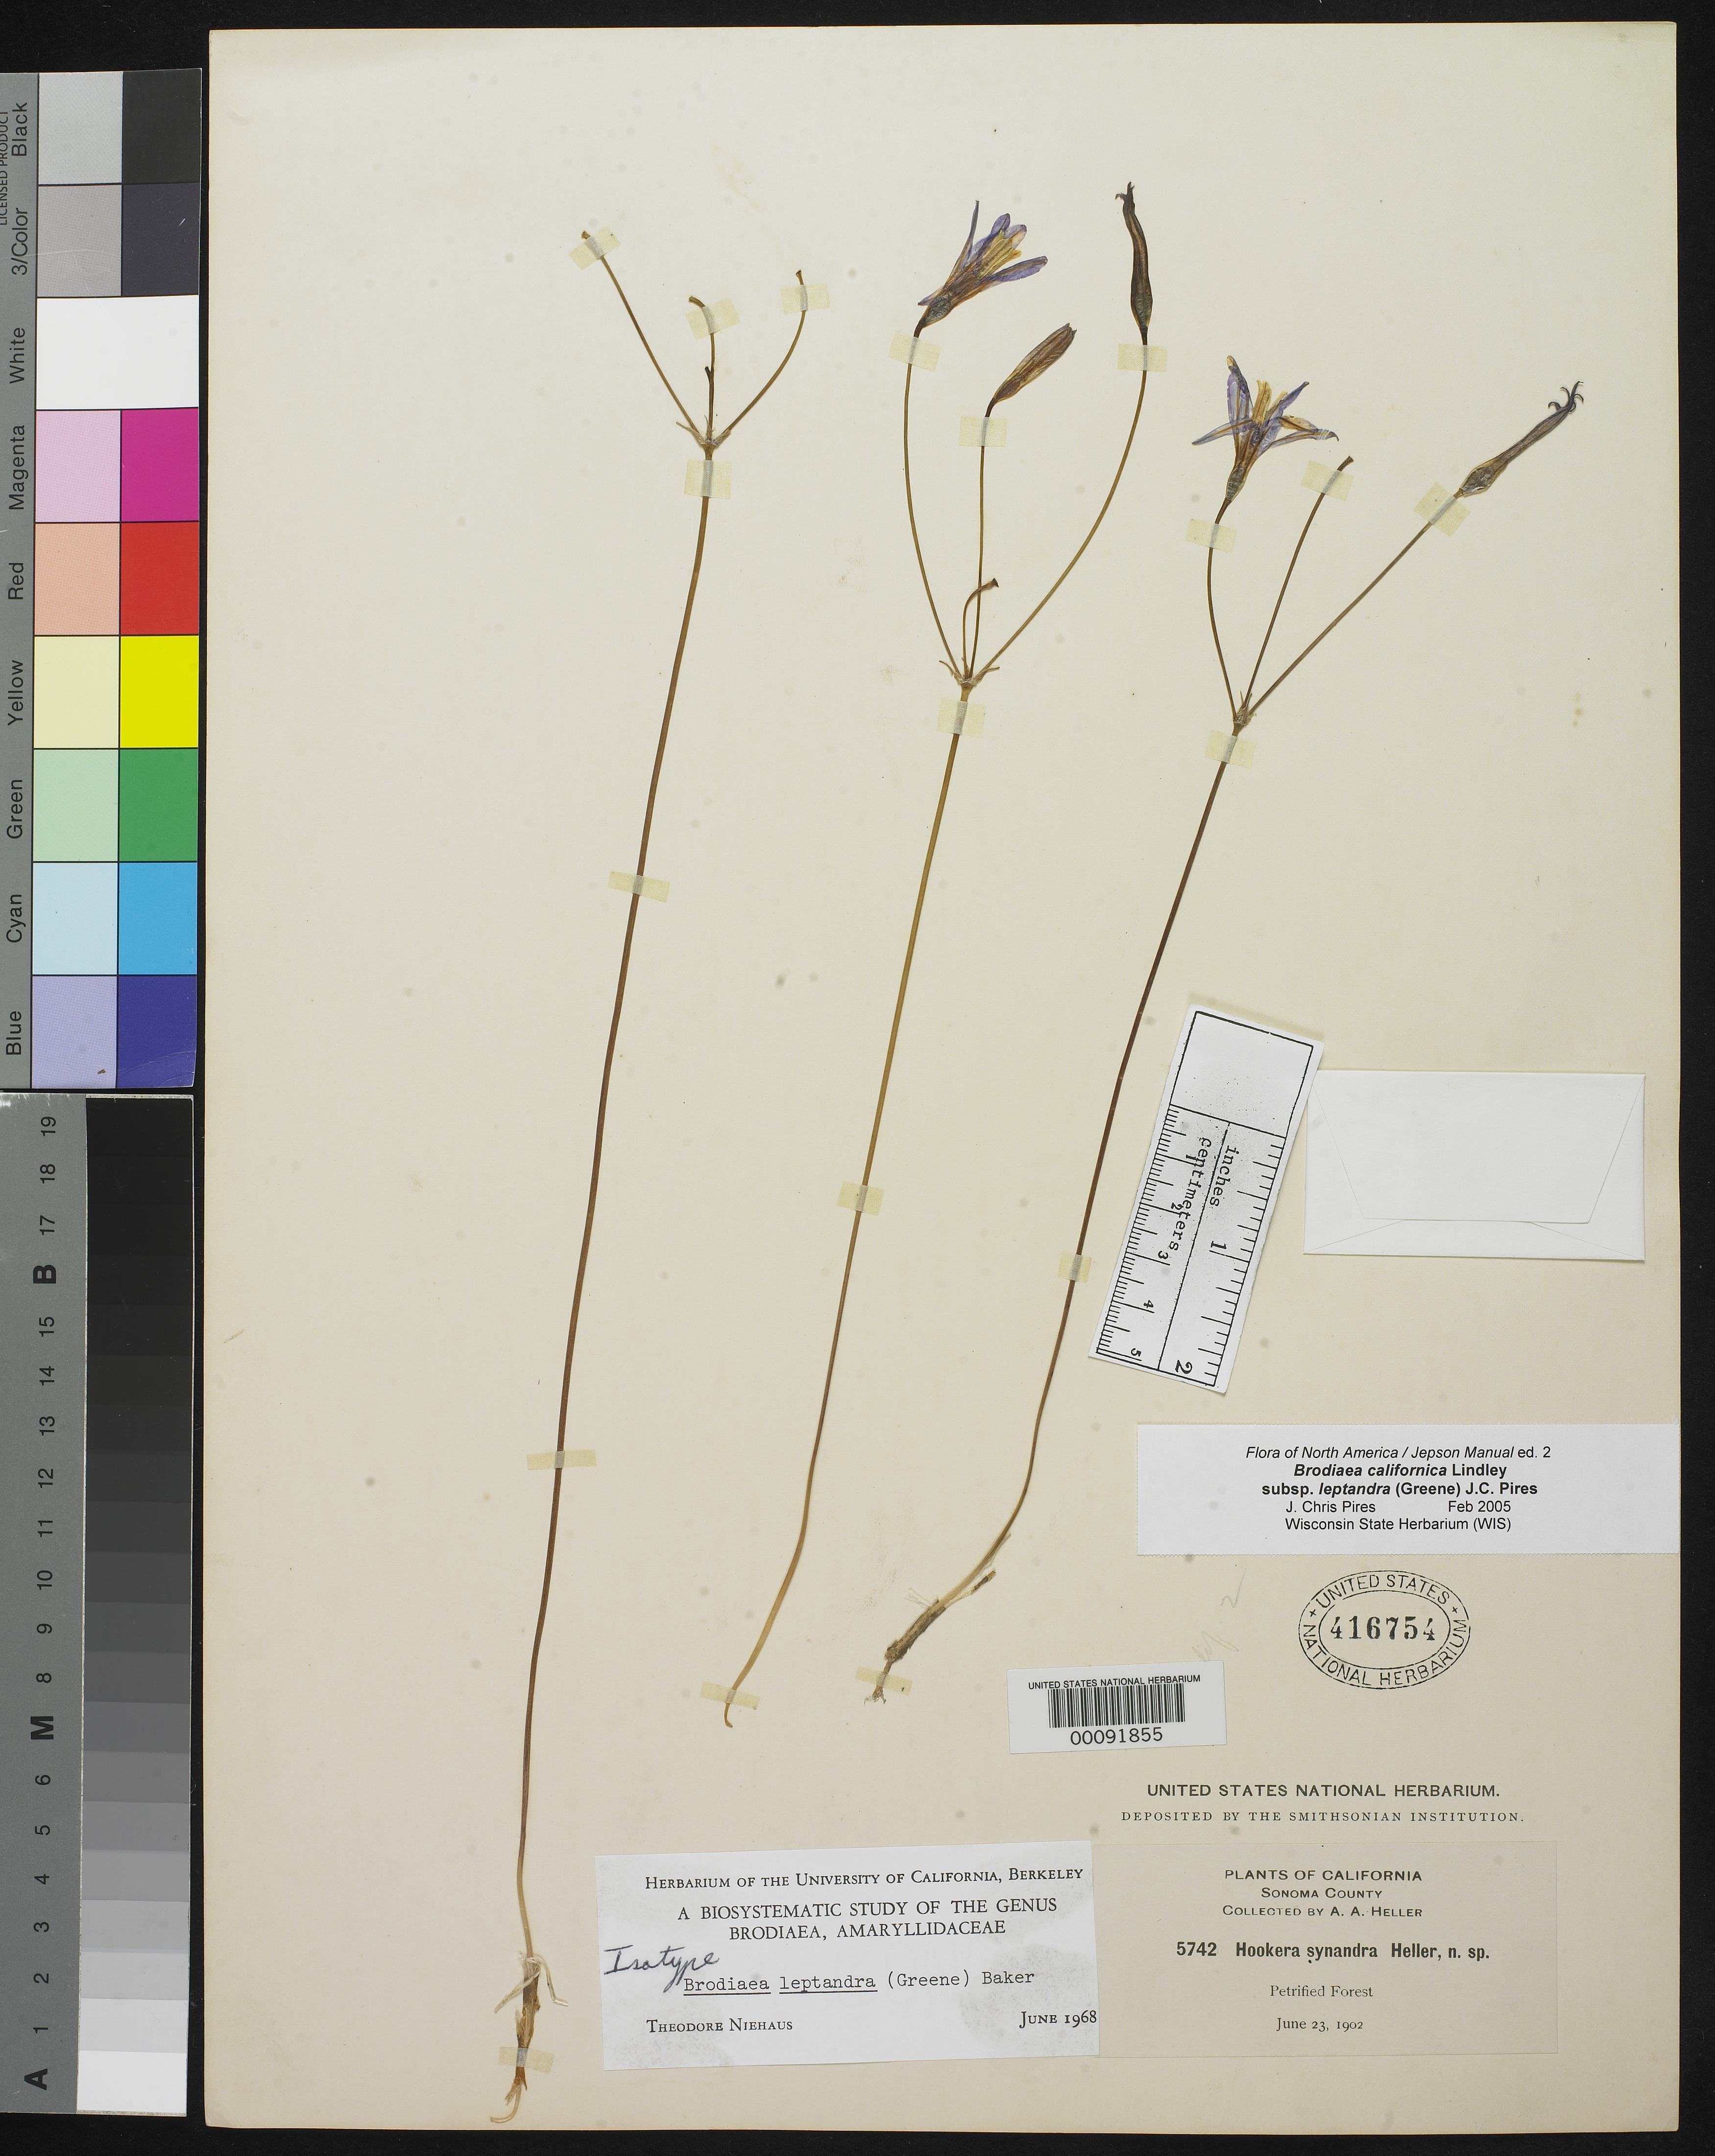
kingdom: Plantae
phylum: Tracheophyta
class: Liliopsida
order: Asparagales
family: Asparagaceae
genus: Hookera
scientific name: Hookera synandra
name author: A. Heller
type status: Isotype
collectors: A. A. Heller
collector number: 5742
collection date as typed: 23 Jun 1902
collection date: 1902-06-23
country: United States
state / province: California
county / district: Sonoma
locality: Petrified forest.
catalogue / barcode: US 416754